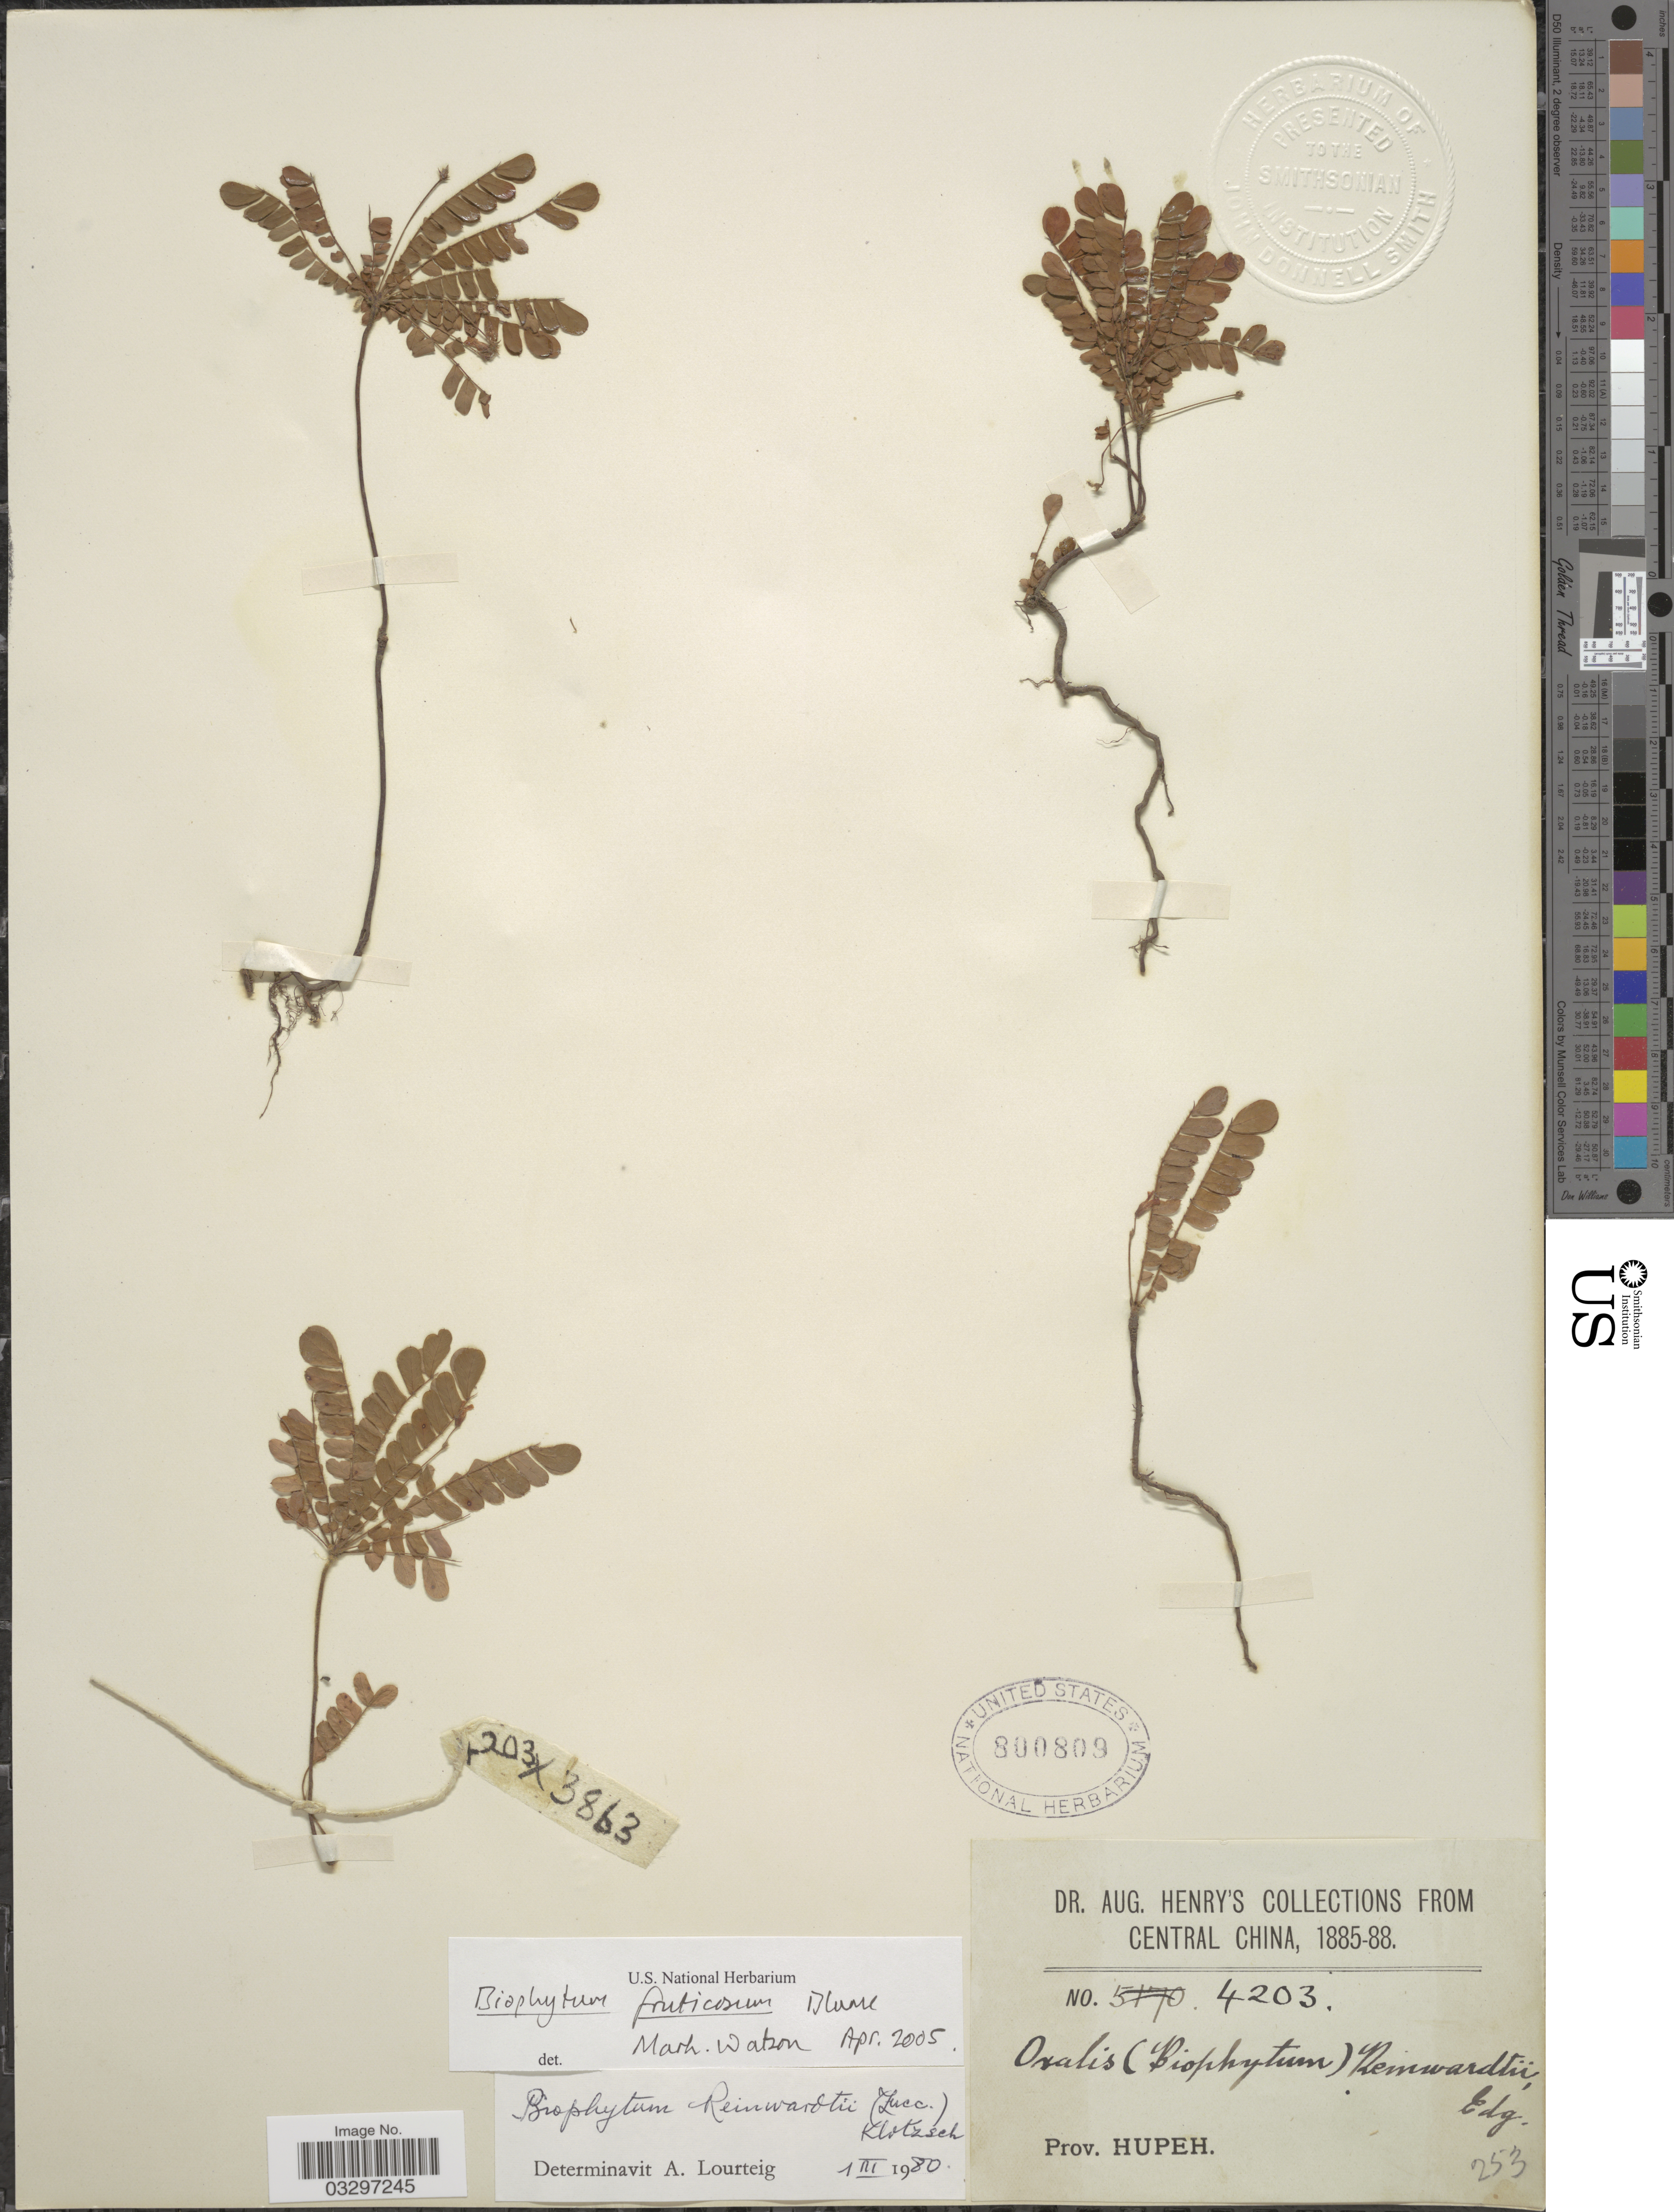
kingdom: Plantae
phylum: Tracheophyta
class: Magnoliopsida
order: Oxalidales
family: Oxalidaceae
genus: Biophytum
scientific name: Biophytum fruticosum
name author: Blume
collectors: A. Henry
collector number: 4203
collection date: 1885/1888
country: China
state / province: Hubei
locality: Central China. Prov. Hupeh.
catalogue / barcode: US 800809